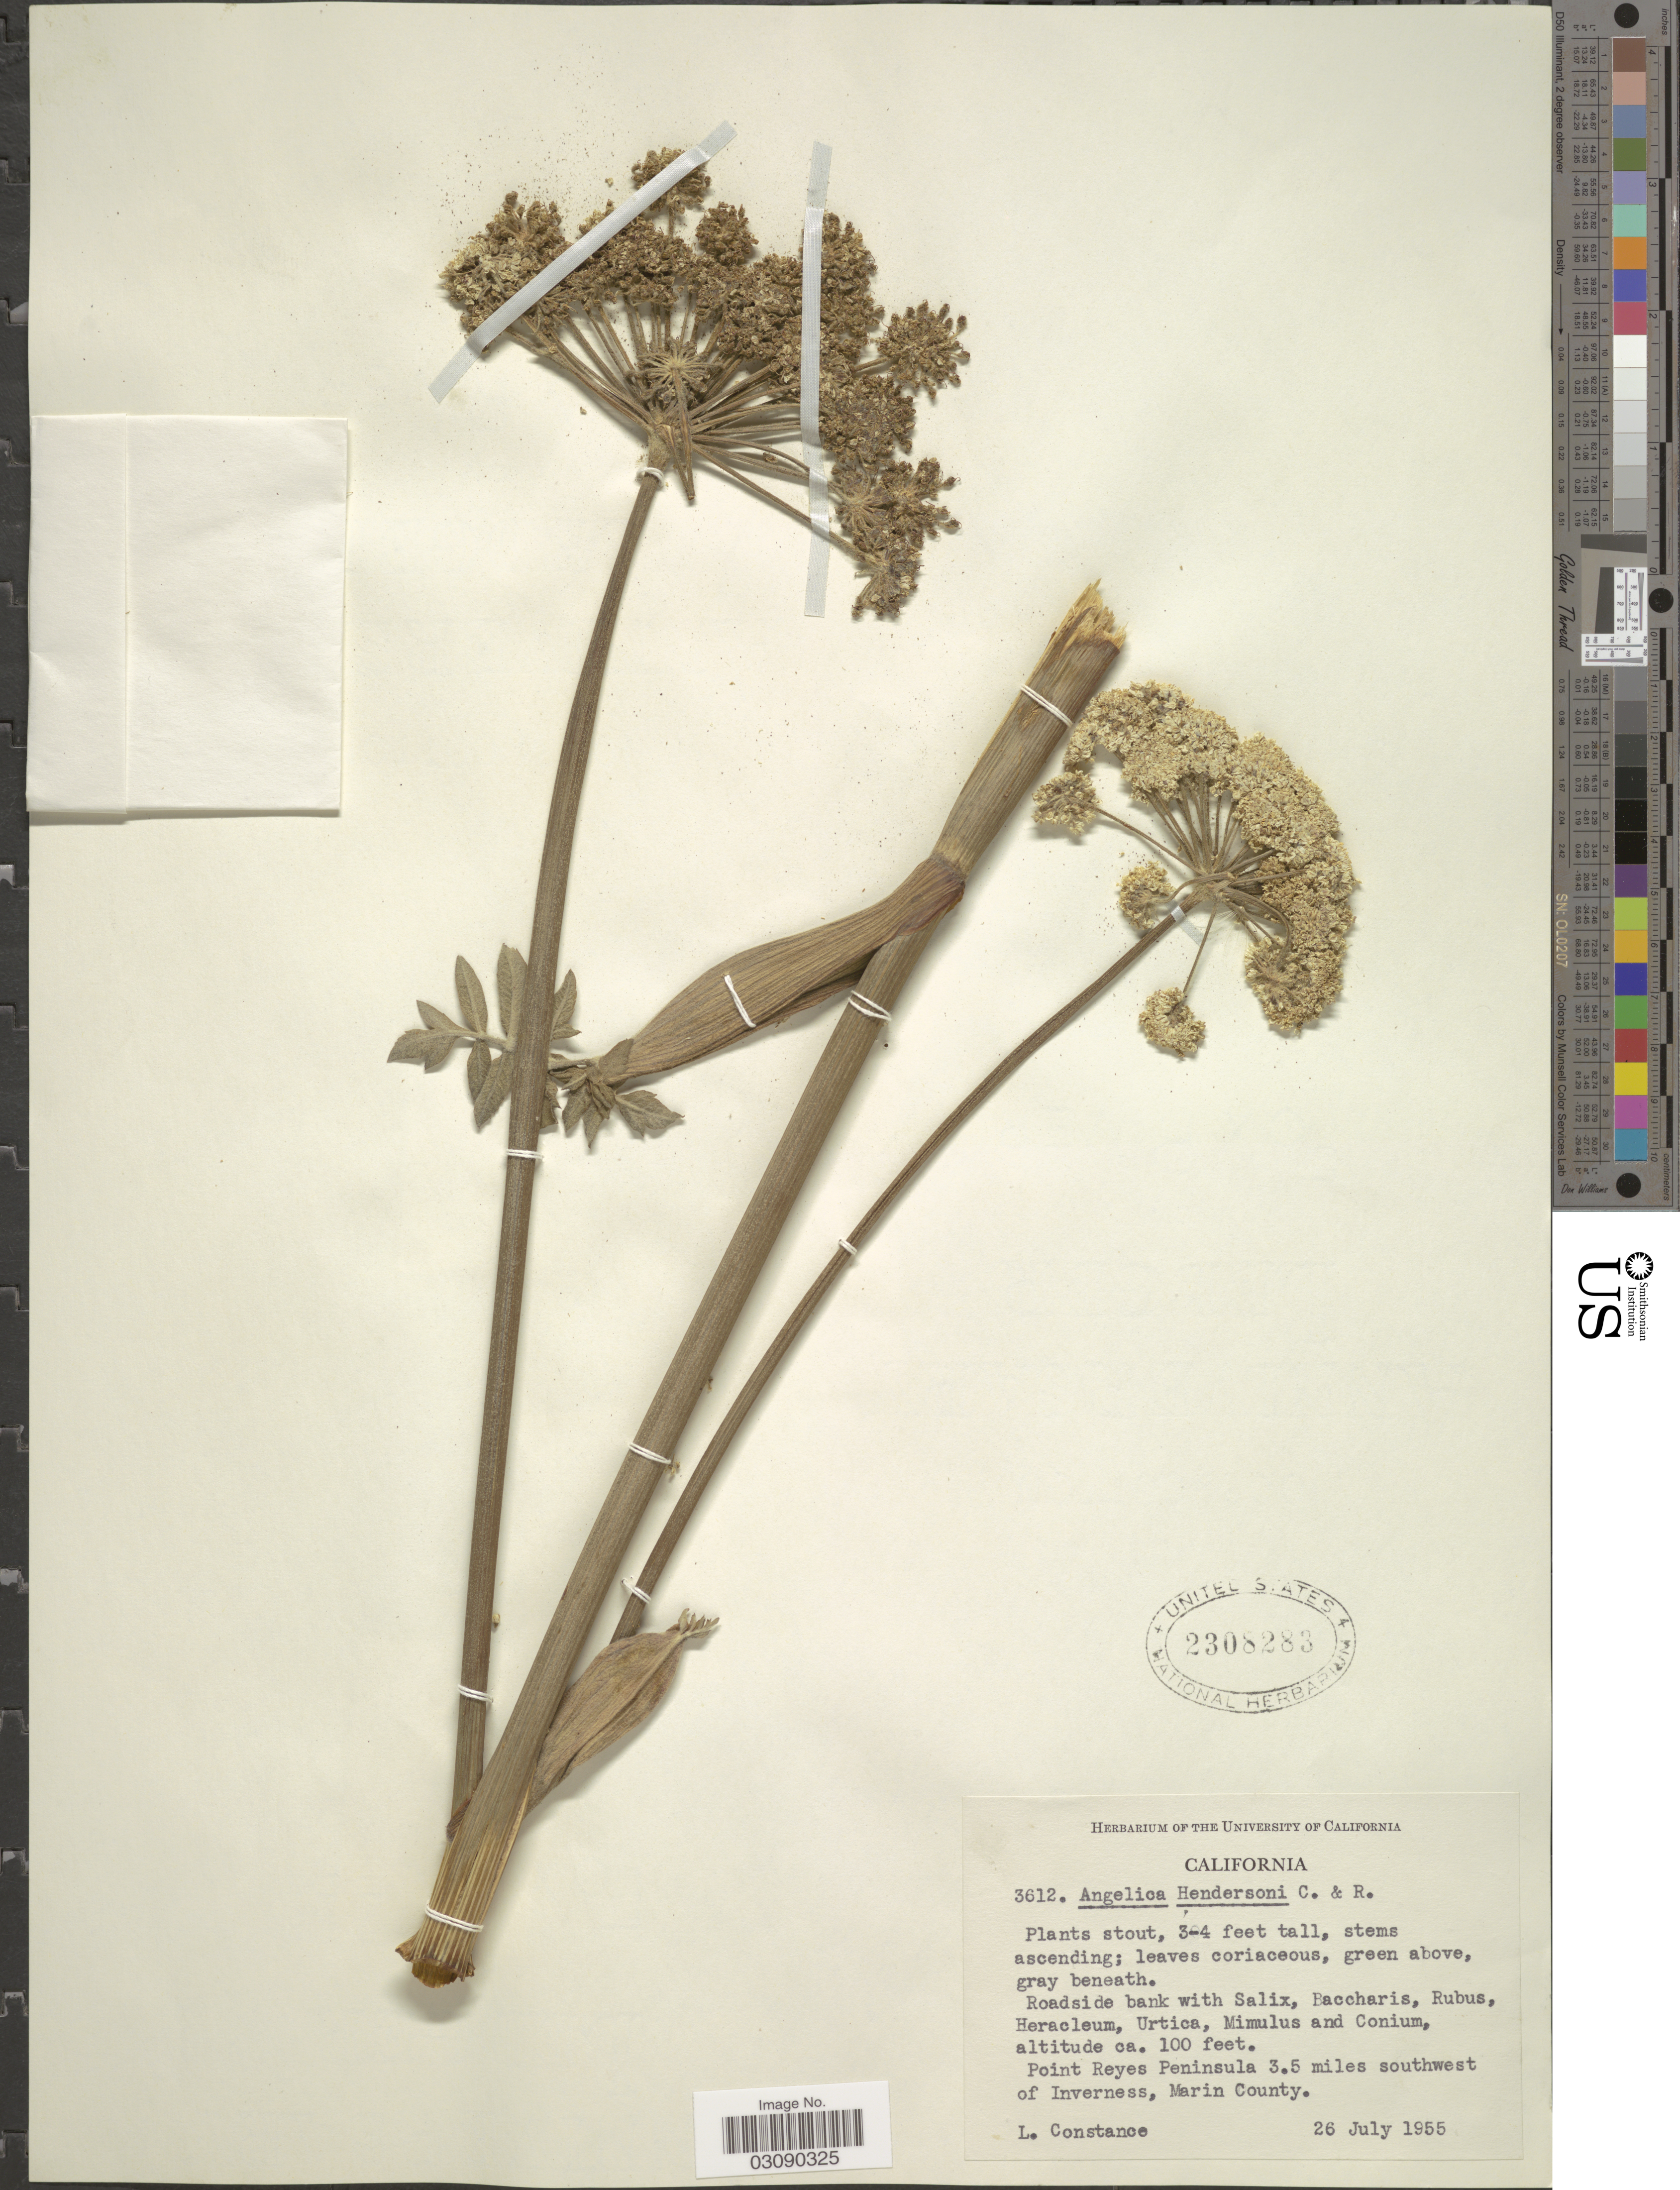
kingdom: Plantae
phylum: Tracheophyta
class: Magnoliopsida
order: Apiales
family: Apiaceae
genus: Angelica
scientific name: Angelica hendersonii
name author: J.M. Coult. & Rose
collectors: L. Constance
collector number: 3612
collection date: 1955-07-26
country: United States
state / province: California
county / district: Marin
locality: Point Reyes Peninsula 3.5 miles southwest of Inverness, Marin County.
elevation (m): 30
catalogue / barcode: US 2308283